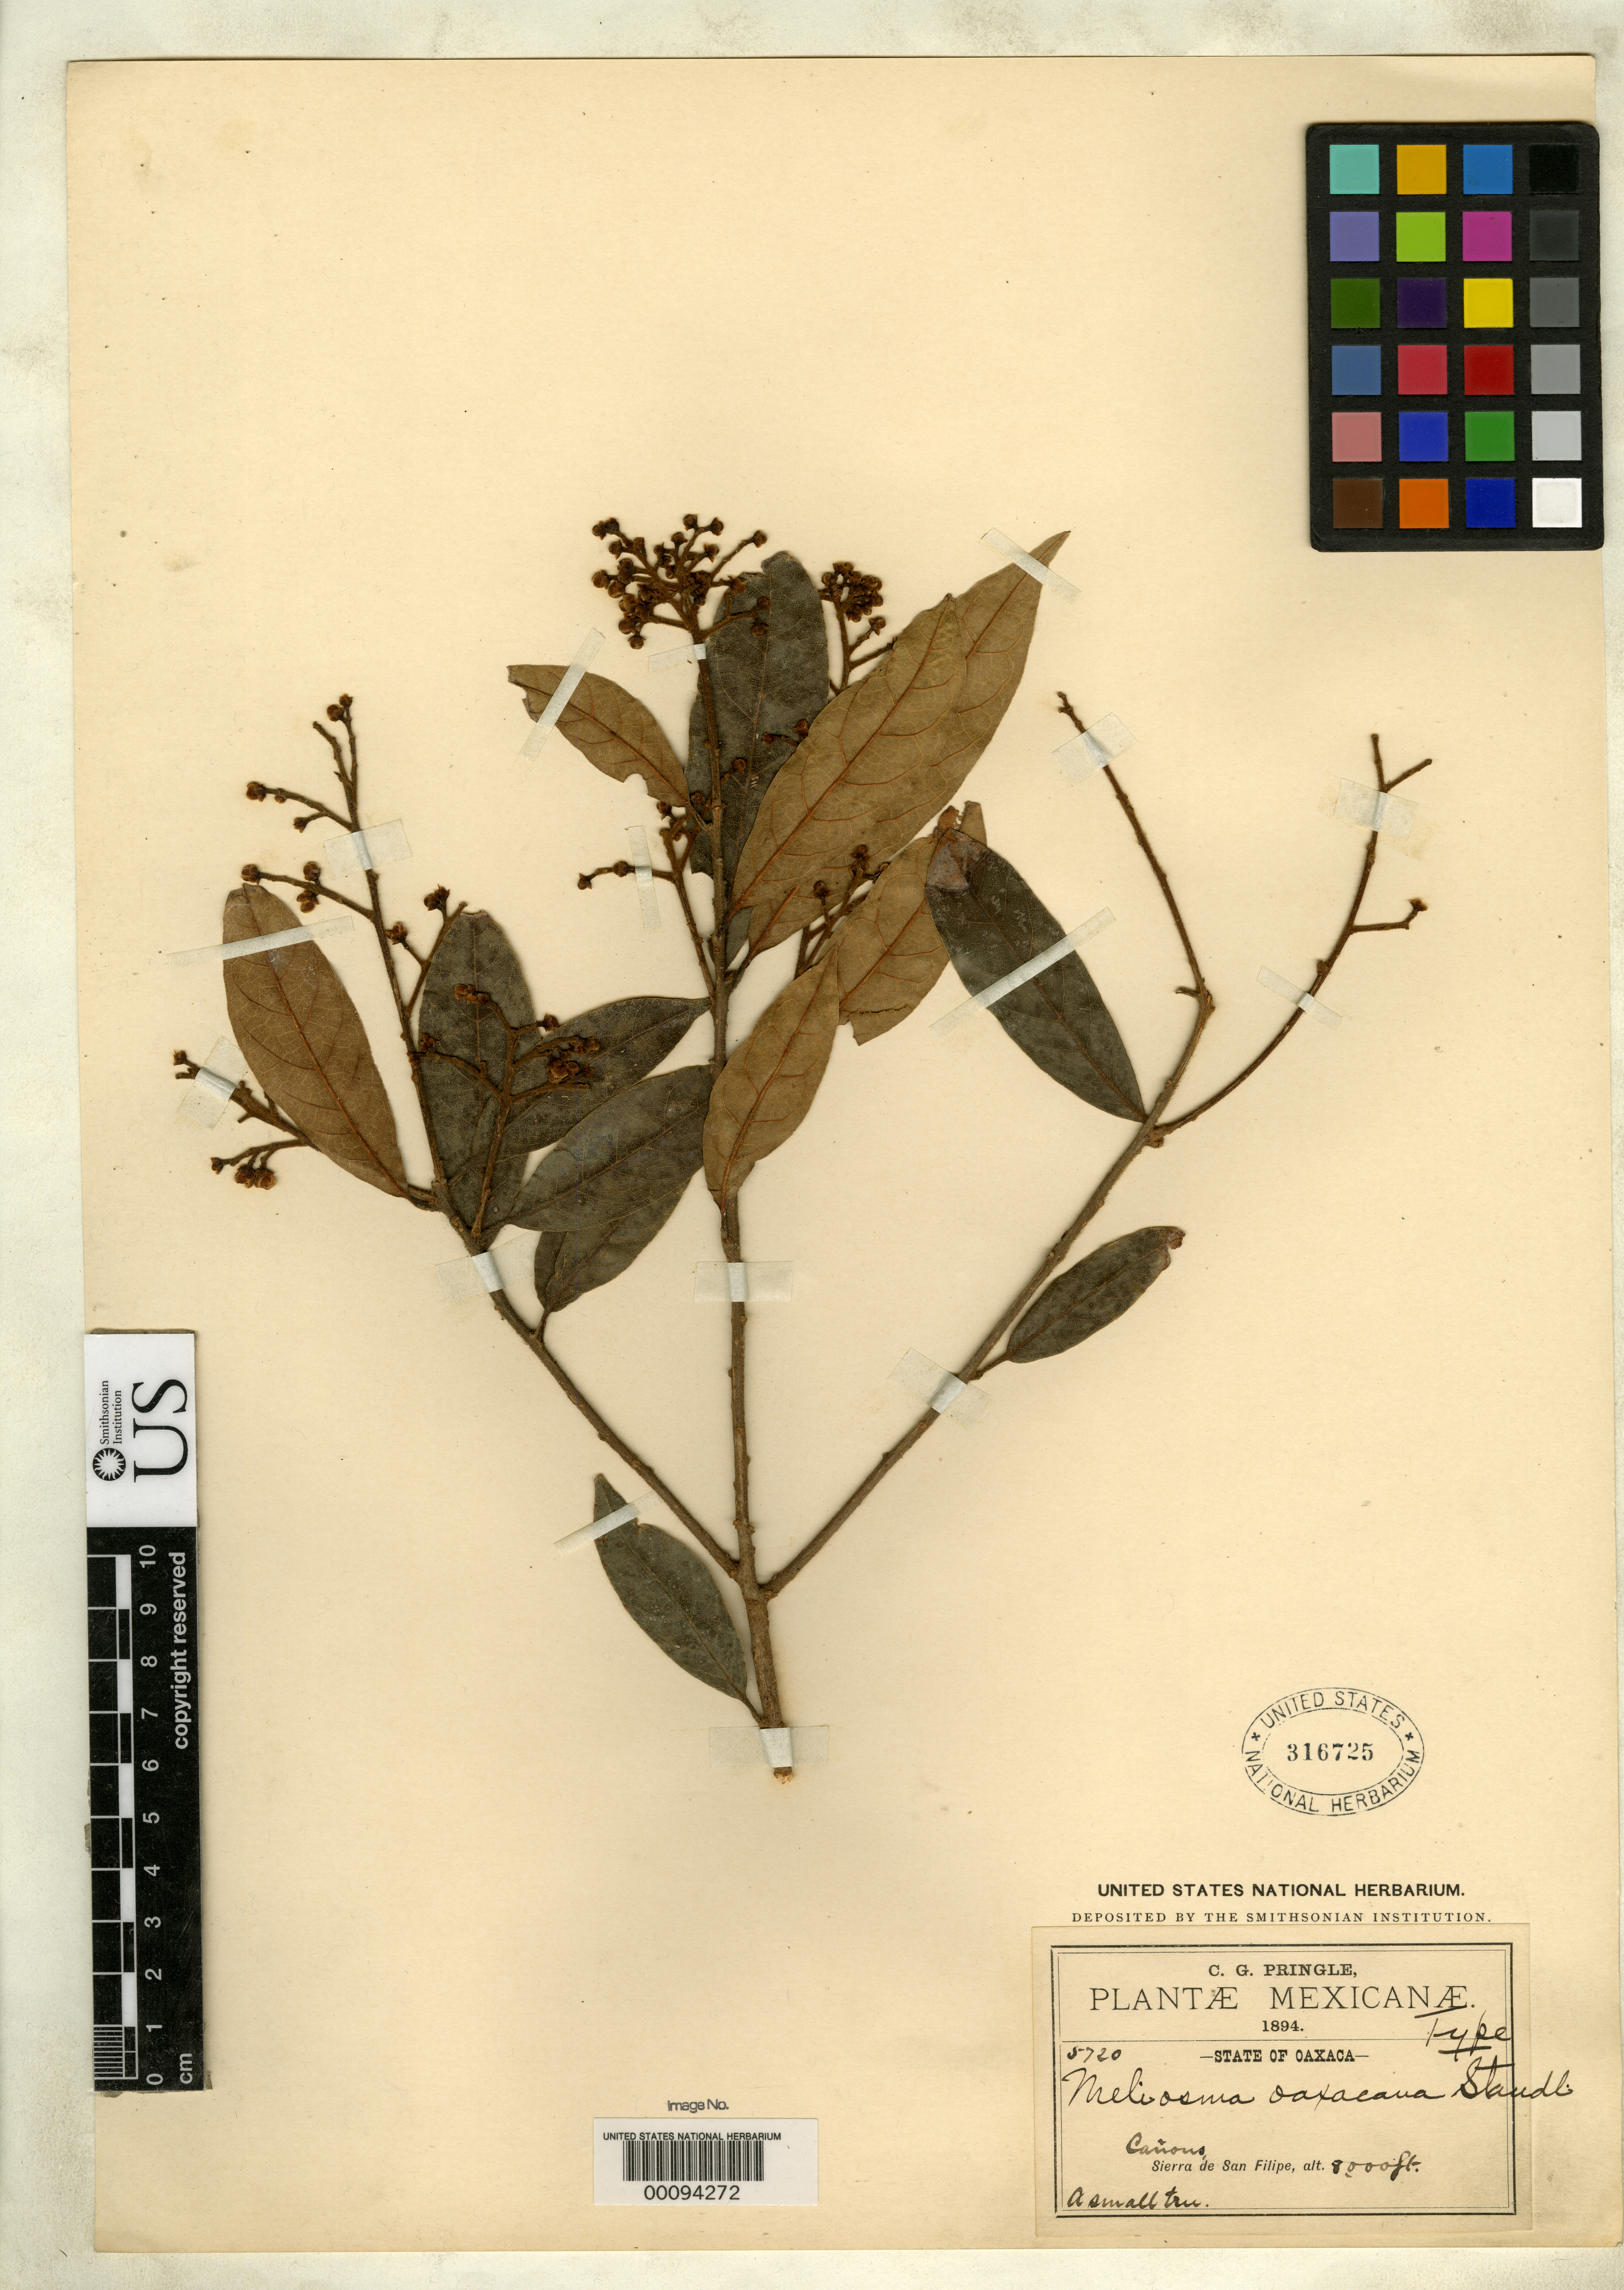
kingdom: Plantae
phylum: Tracheophyta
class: Magnoliopsida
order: Proteales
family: Sabiaceae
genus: Meliosma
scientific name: Meliosma oaxacana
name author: Standl.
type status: Holotype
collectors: C. G. Pringle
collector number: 5720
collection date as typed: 1894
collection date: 1894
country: Mexico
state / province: Oaxaca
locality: Sierra San Felipe.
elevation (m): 2400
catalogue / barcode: US 316725